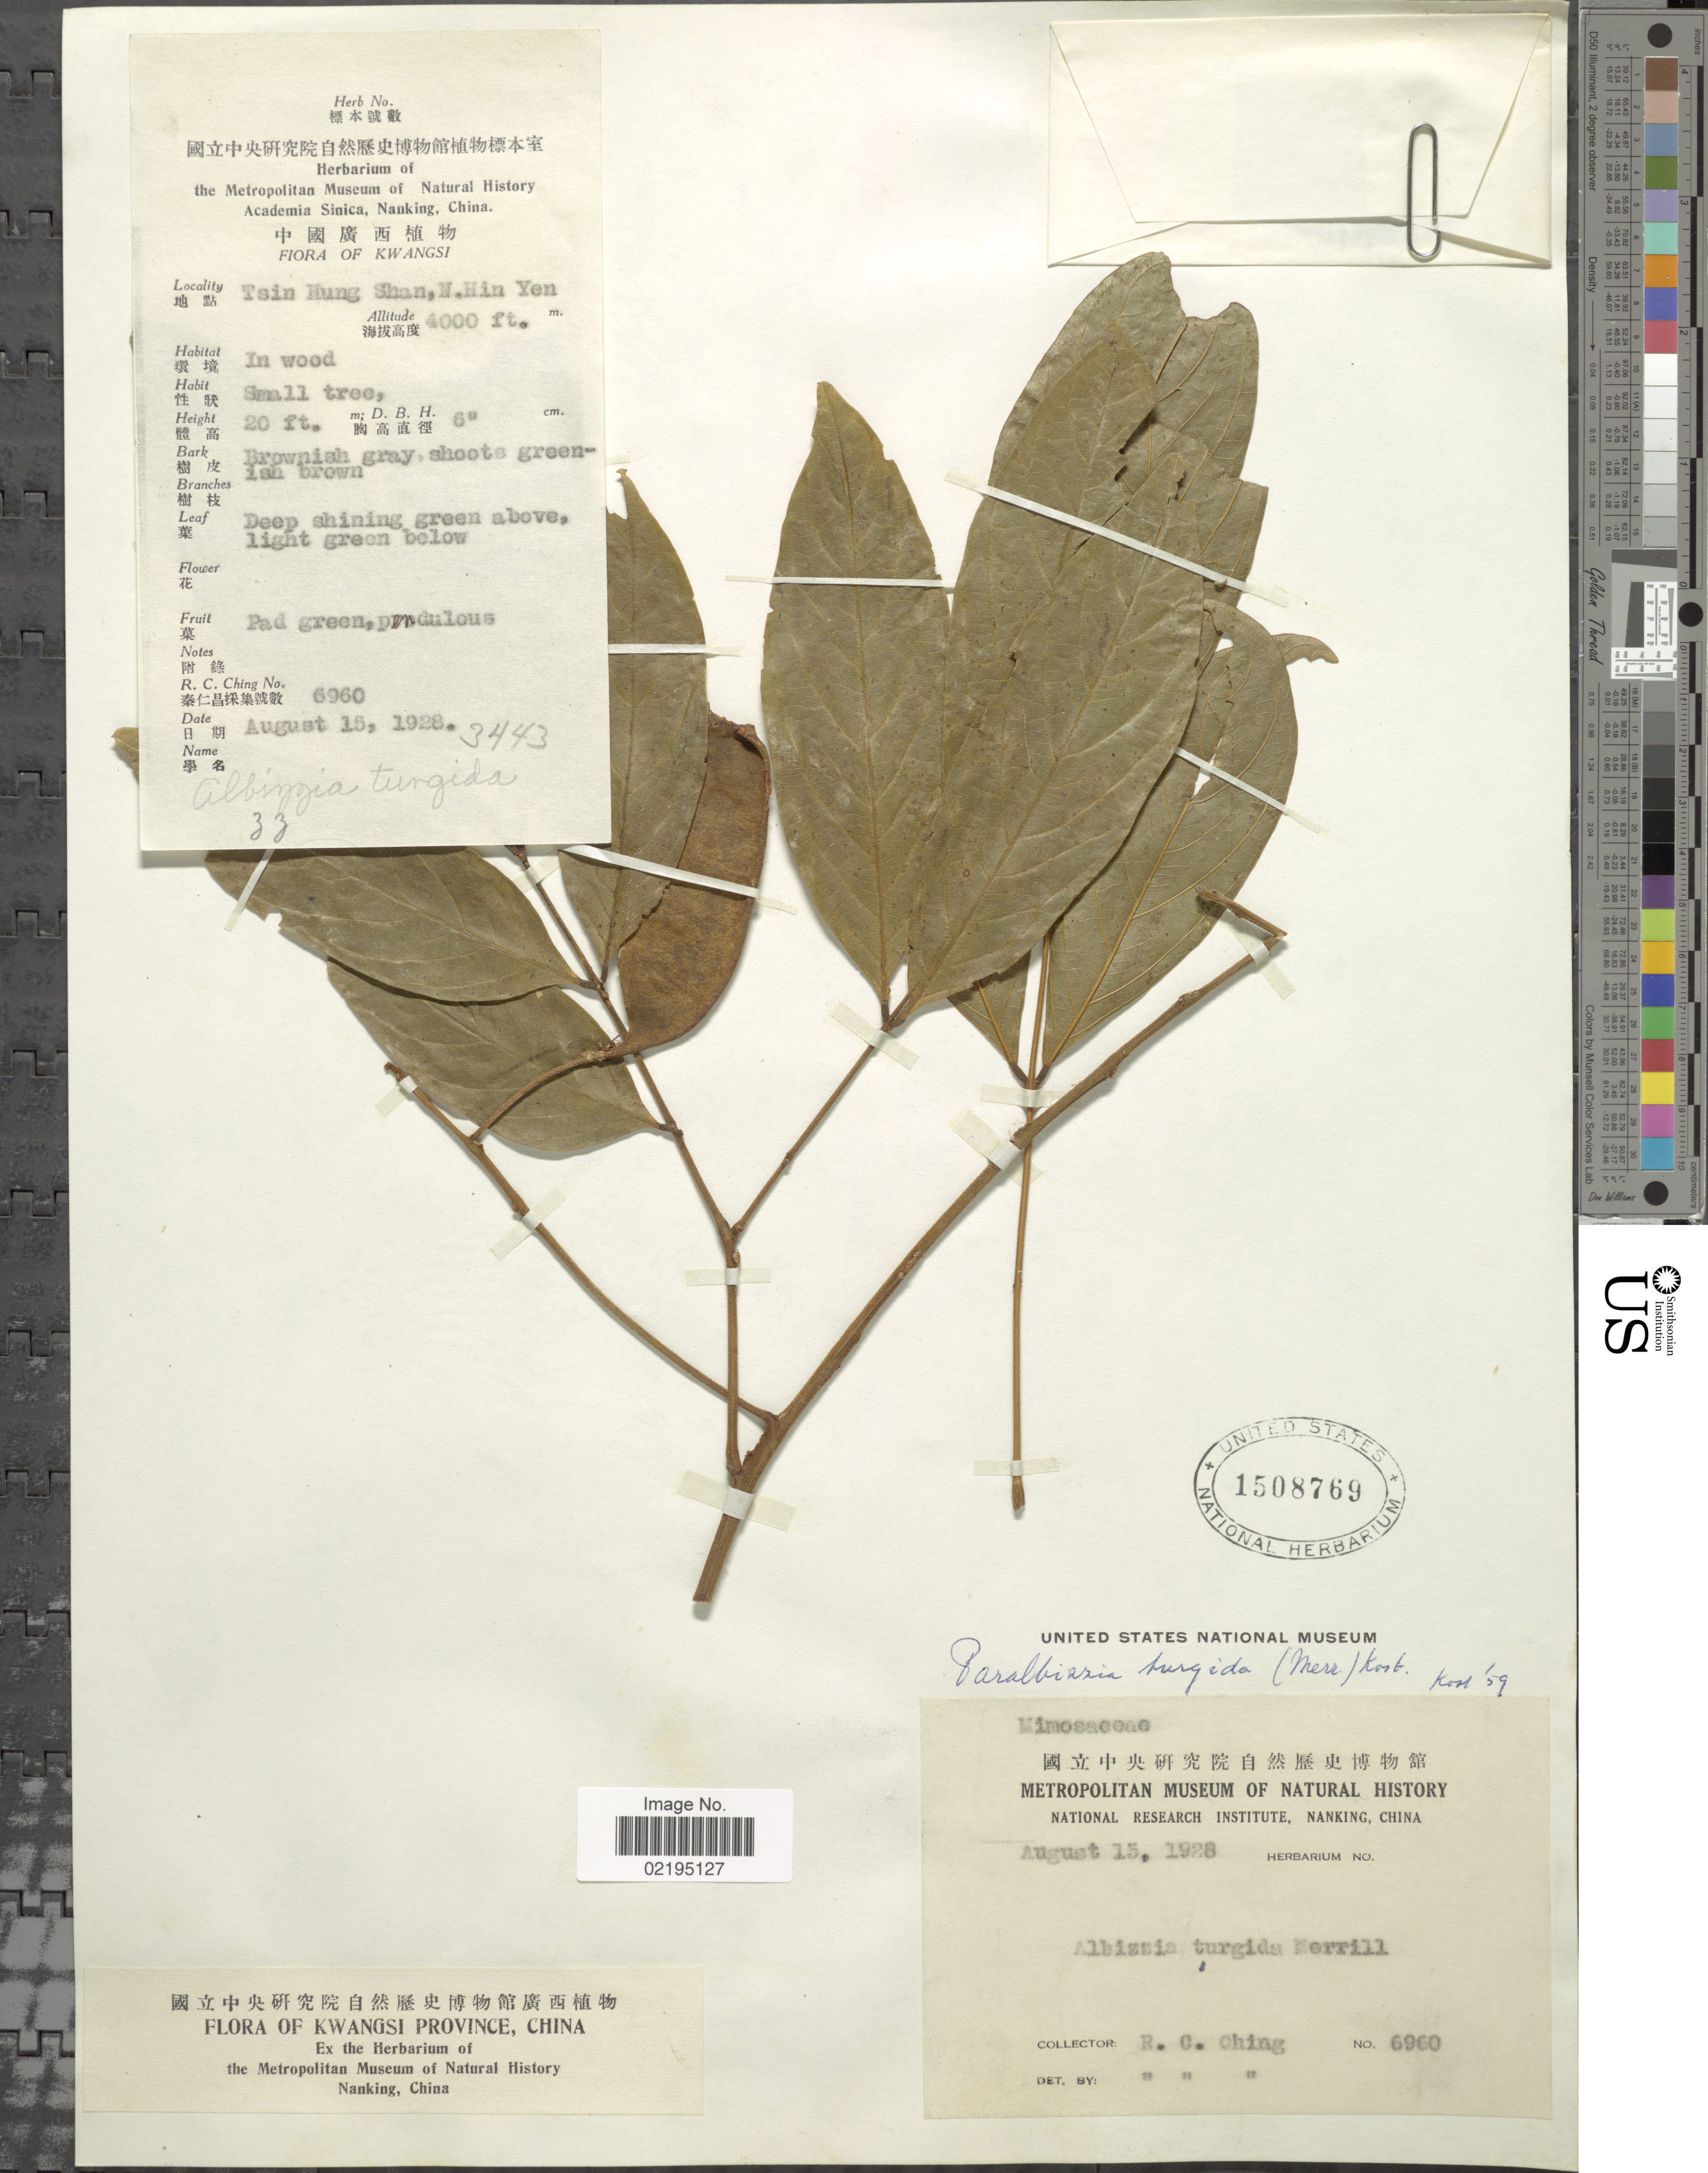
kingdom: Plantae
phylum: Tracheophyta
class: Magnoliopsida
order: Fabales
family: Fabaceae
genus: Albizia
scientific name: Albizia turgida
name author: (Merr.) Merr.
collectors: R. C. Ching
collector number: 6960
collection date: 1928-08-15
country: China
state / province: Guangxi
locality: Kwangsi Province, Tsin Hung Shan, N. Hin Yen.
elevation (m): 1219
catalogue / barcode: US 1508769